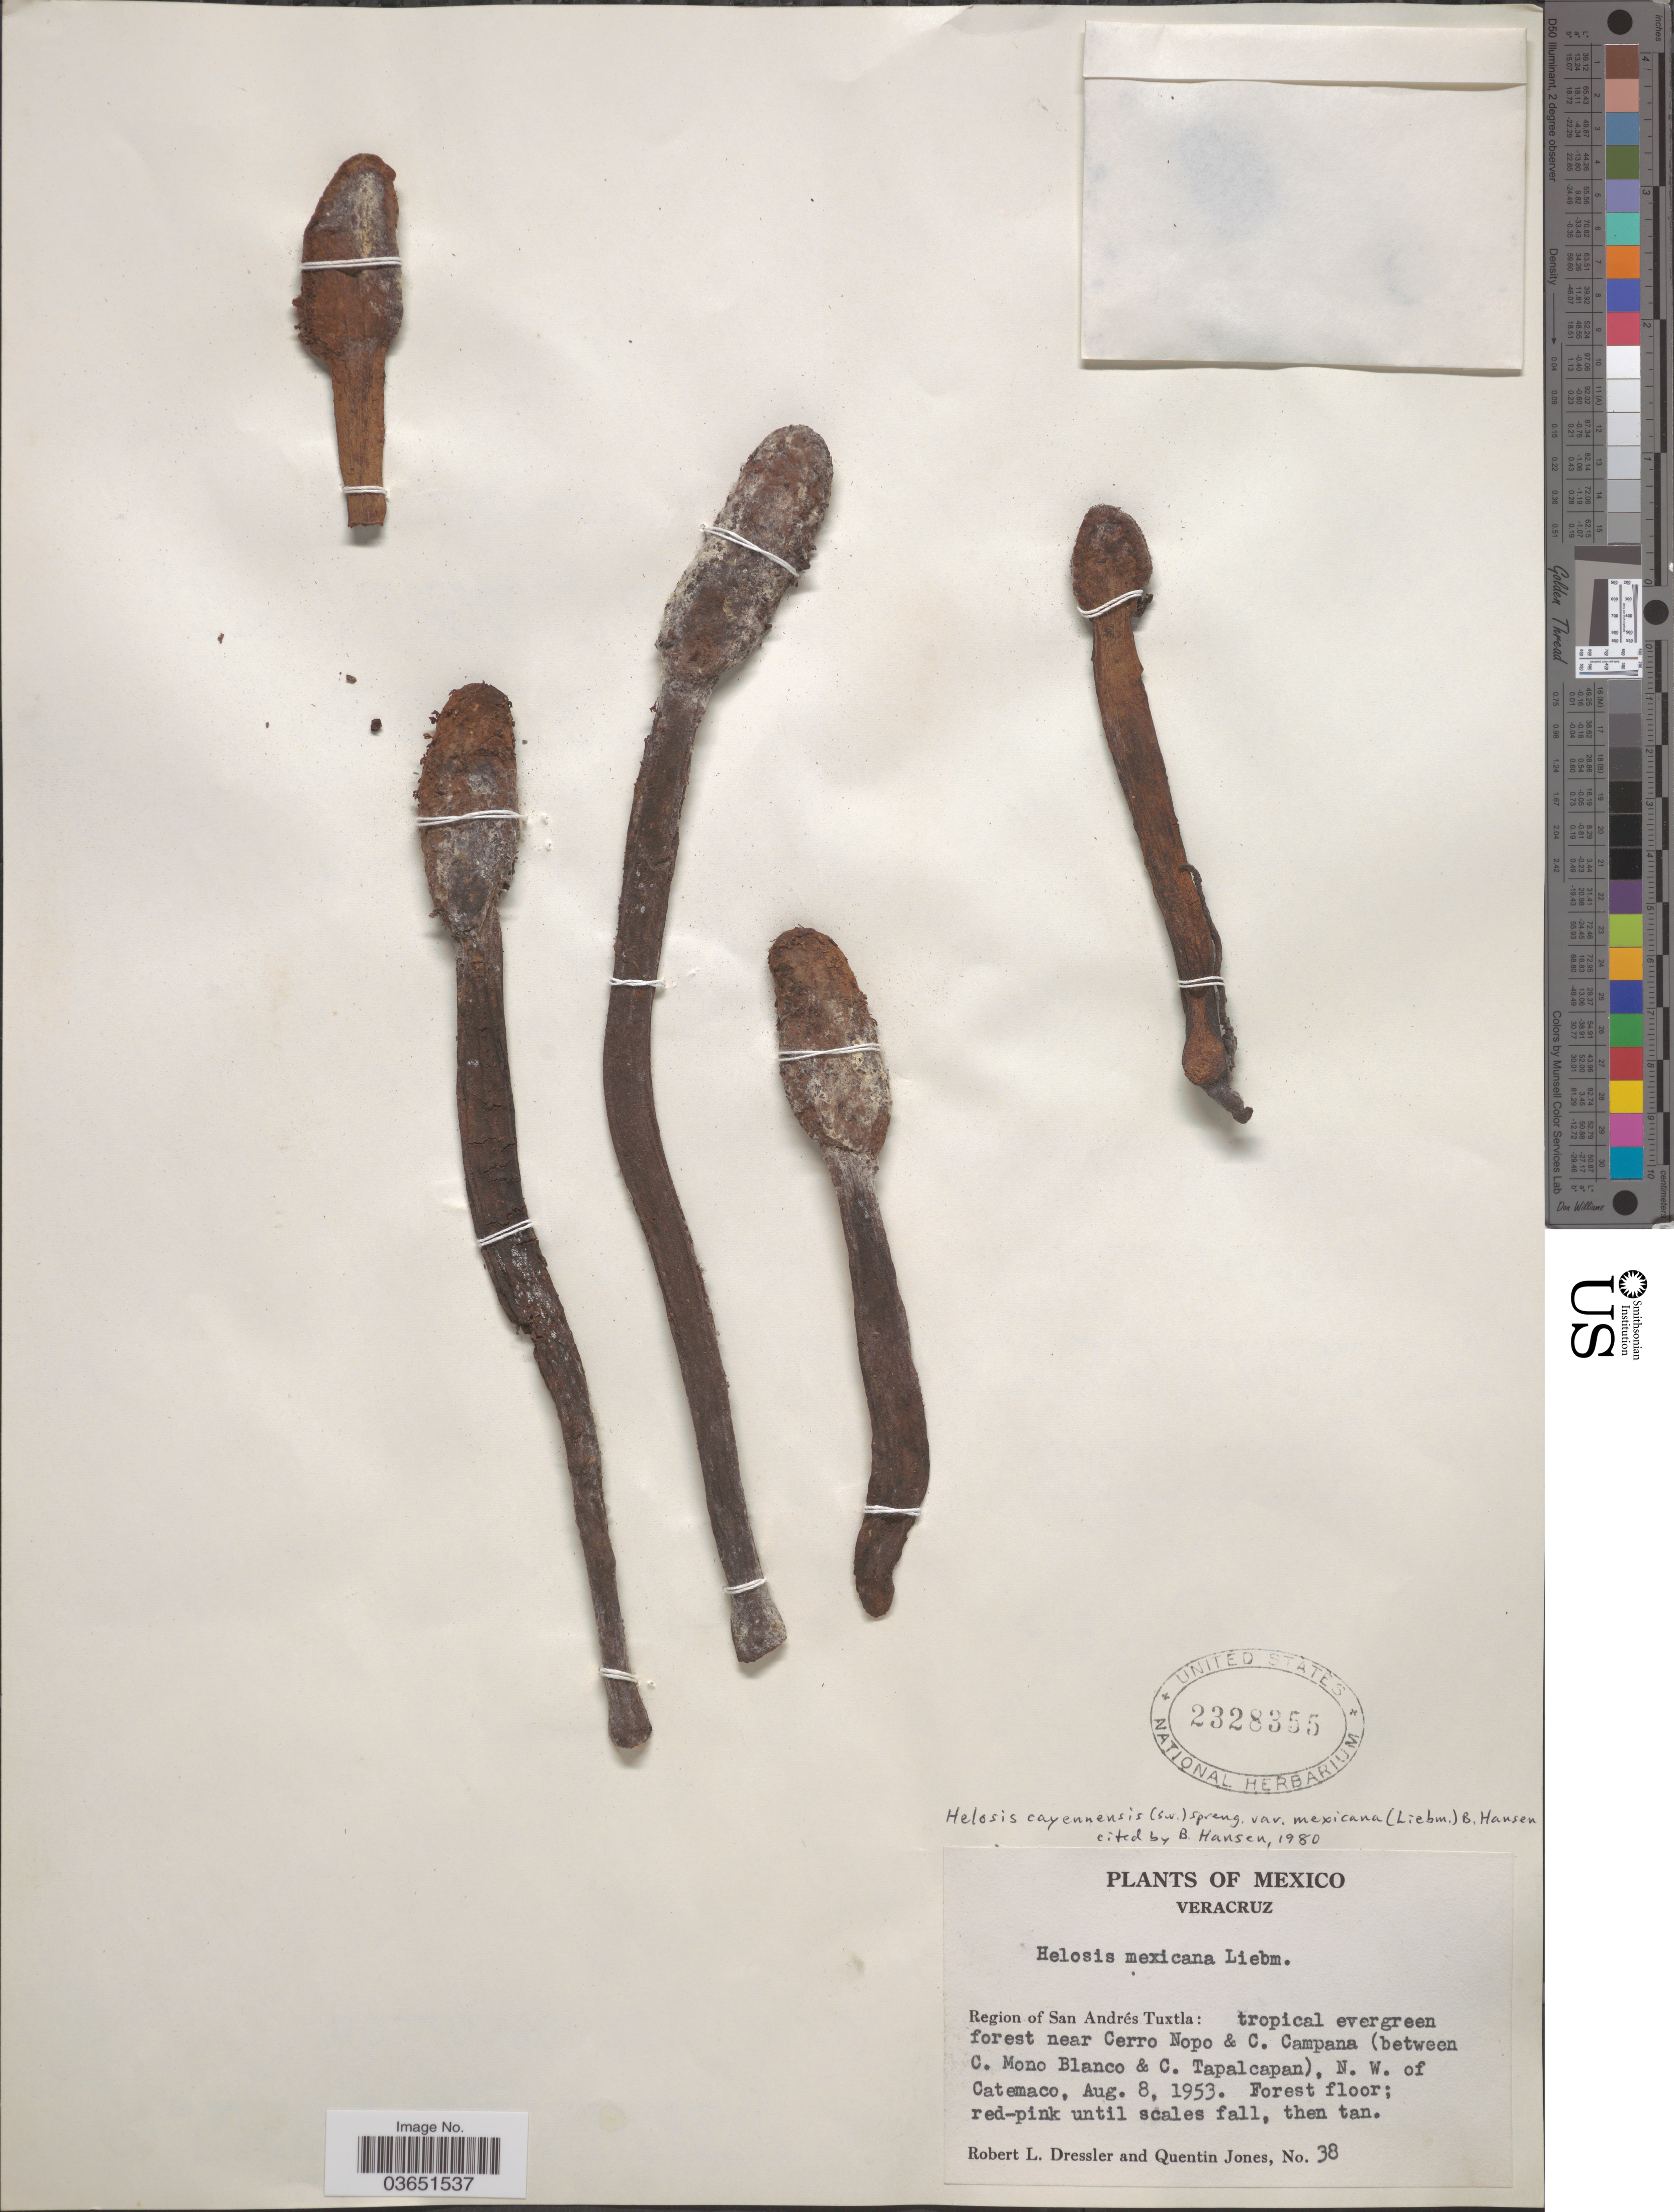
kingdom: Plantae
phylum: Tracheophyta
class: Magnoliopsida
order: Santalales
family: Balanophoraceae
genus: Helosis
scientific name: Helosis cayanensis var. mexicana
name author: (Liebm.) B. Hansen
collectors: R. Dressler & Q. Jones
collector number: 38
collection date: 1953-08-08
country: Mexico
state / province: Veracruz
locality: Veracruz. Region of San Andrés Tuxtla: tropical evergreen forest near Cerro Nopo & C. Campana (between C. Mono & C. Tapalcapan), N.W. of Catemaco.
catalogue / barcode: US 2328355